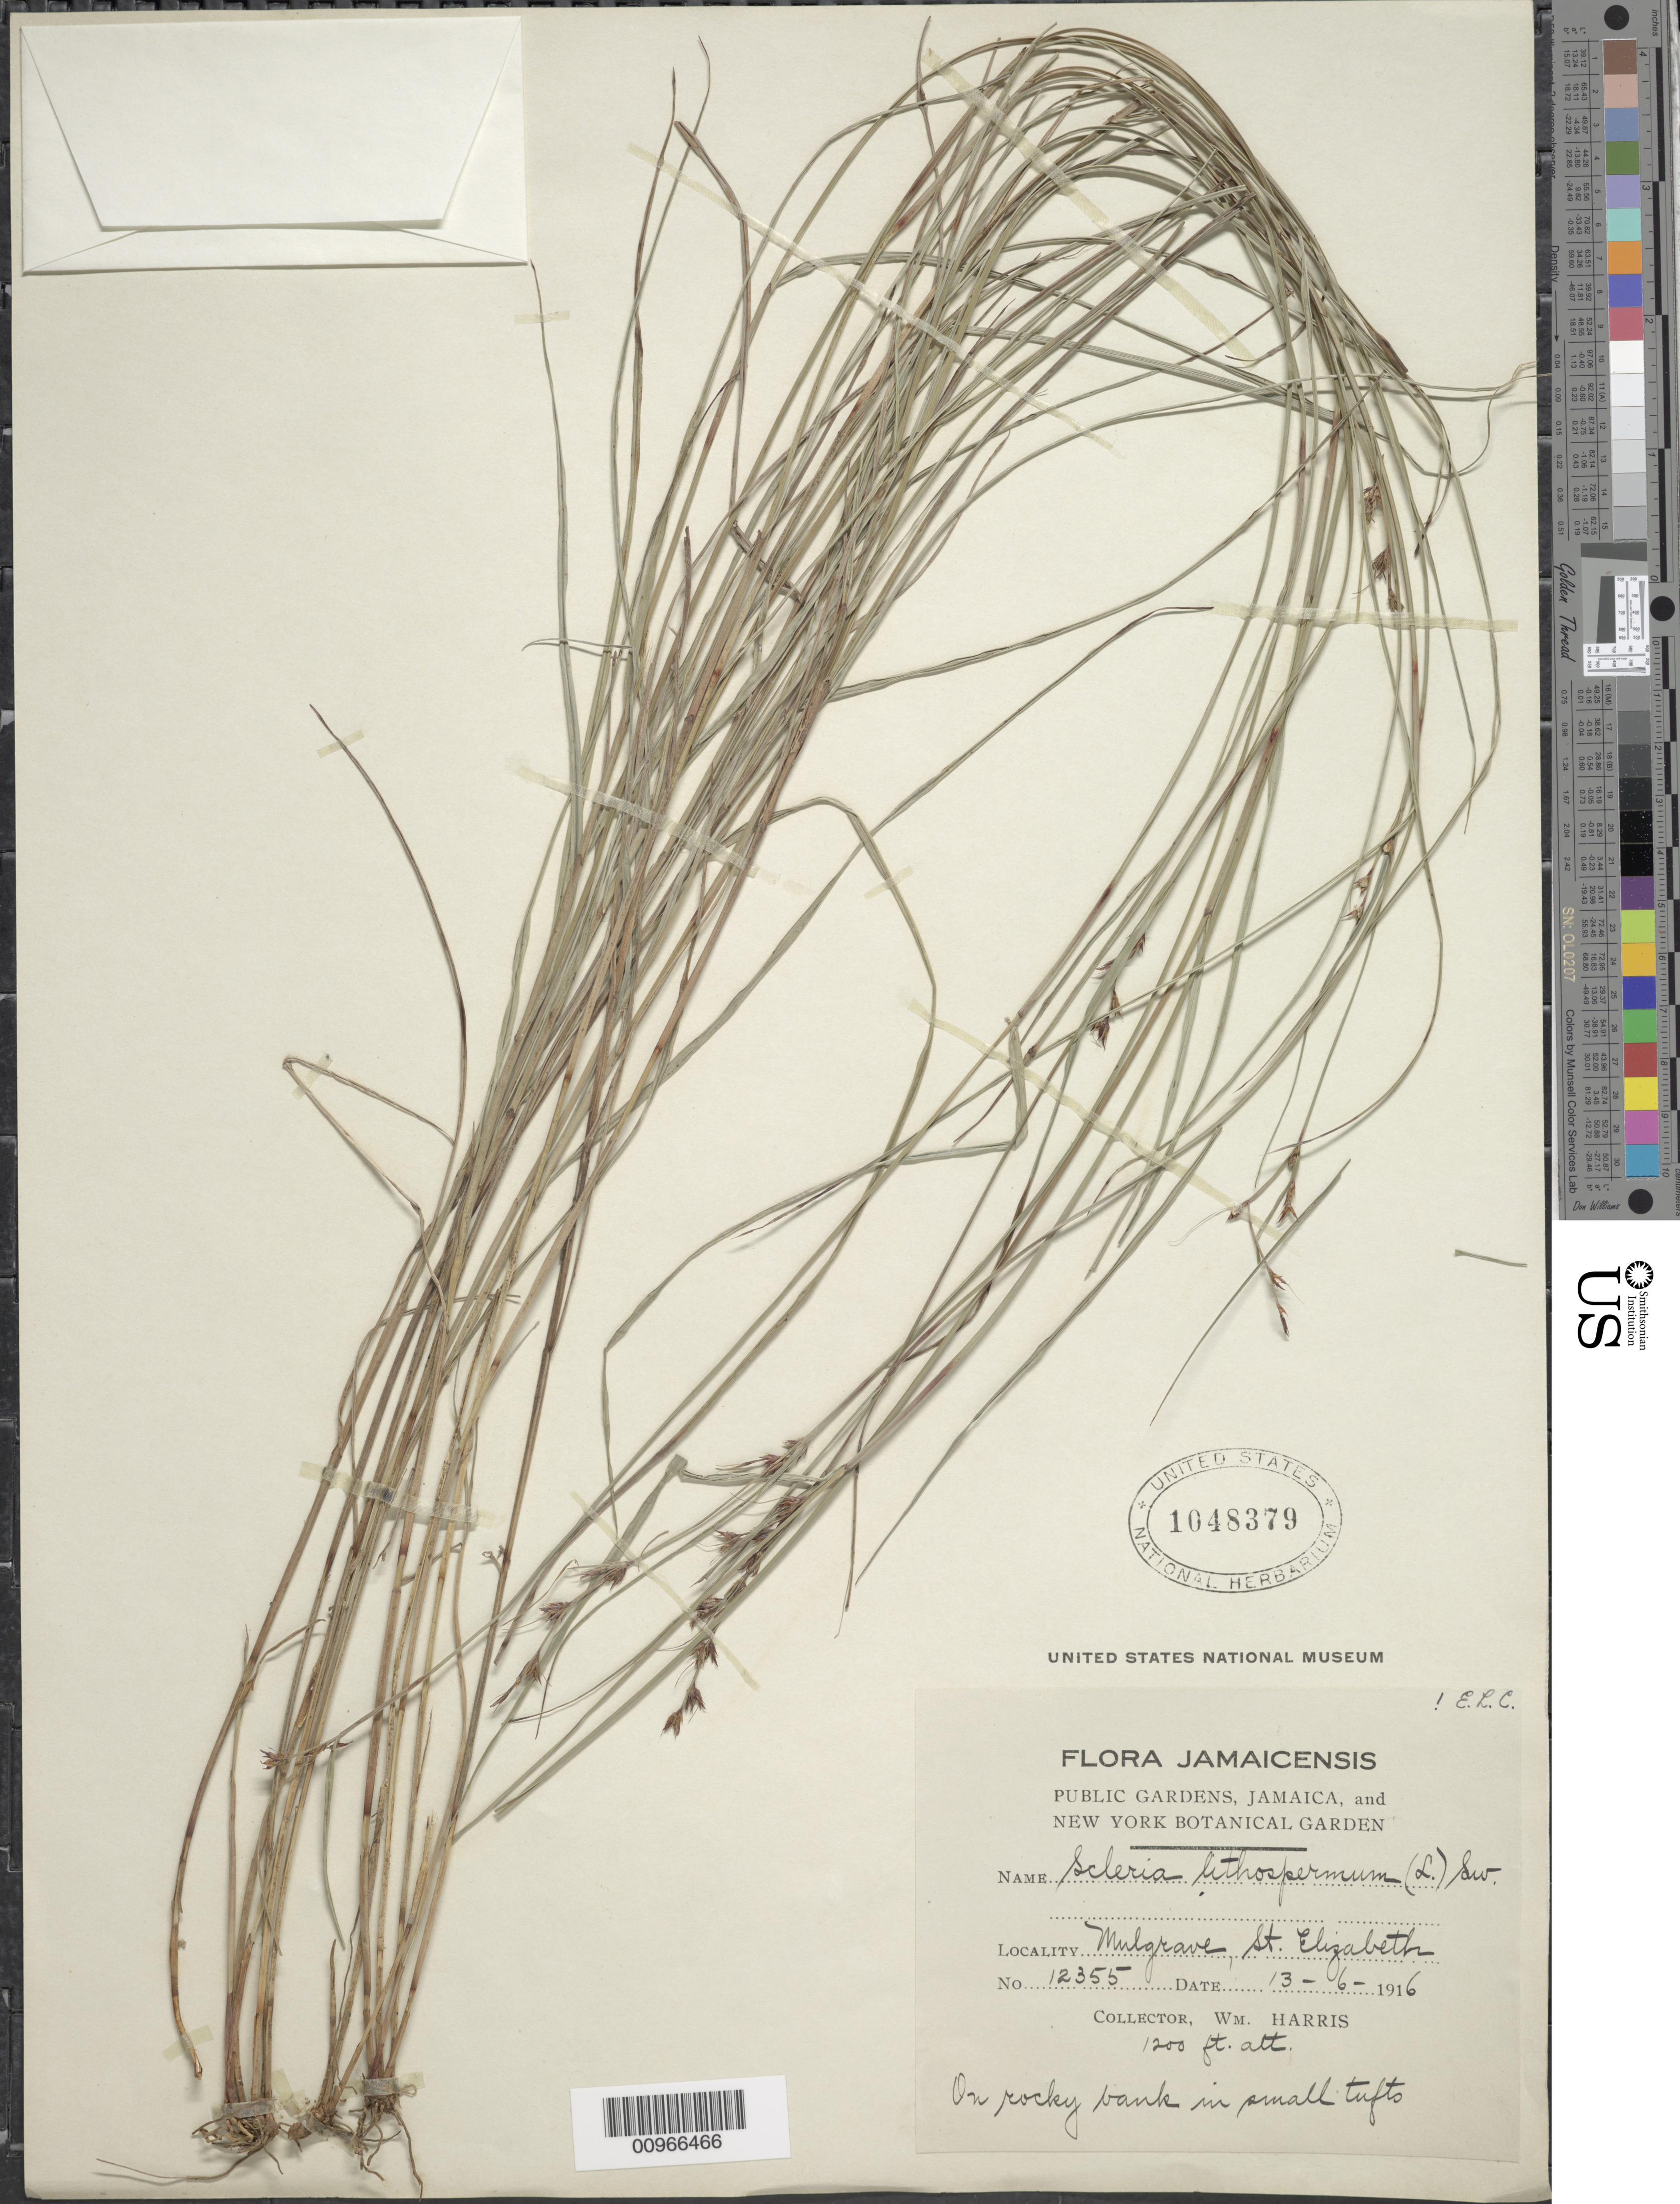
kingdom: Plantae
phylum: Tracheophyta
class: Liliopsida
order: Poales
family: Cyperaceae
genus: Scleria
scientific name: Scleria lithosperma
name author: (L.) Sw.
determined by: Core, E. L.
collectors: W. H. Harris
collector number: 12355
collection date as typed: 13 Jun 1916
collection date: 1916-06-13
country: Jamaica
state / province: Saint Elizabeth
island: Jamaica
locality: Mulgrave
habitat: On rocky bank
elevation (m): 366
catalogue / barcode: US 1048379